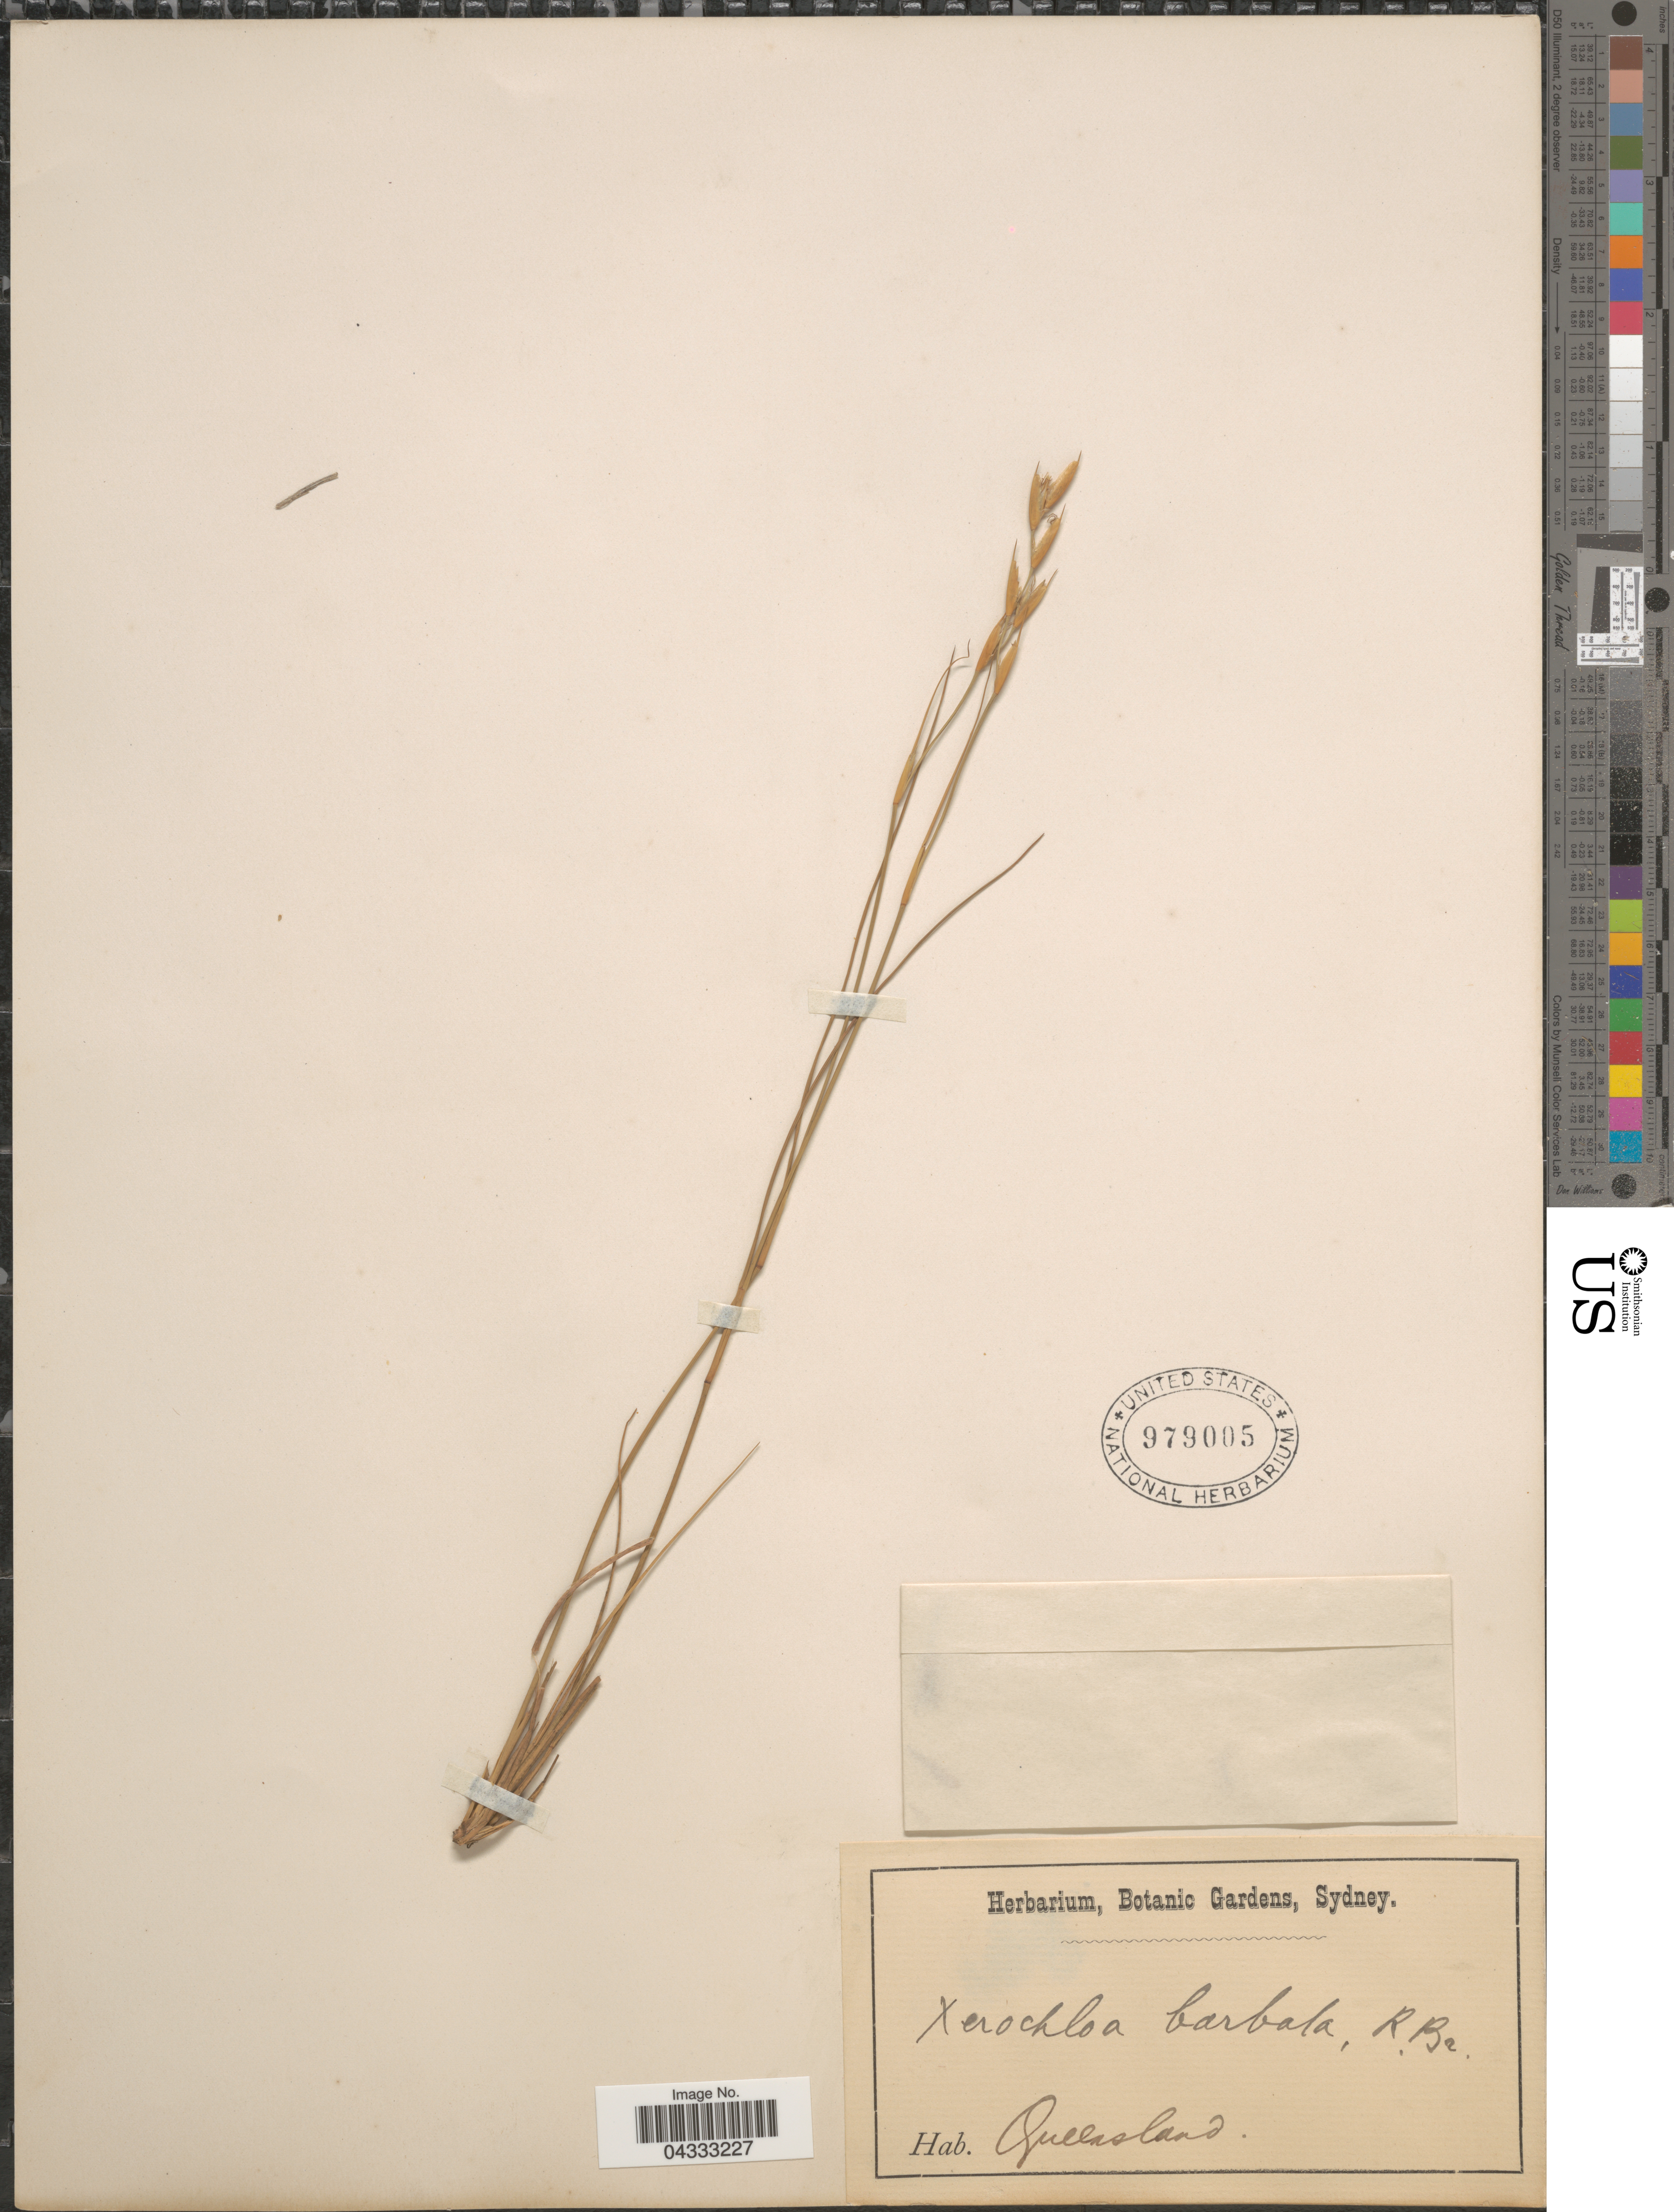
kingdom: Plantae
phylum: Tracheophyta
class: Liliopsida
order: Poales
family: Poaceae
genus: Xerochloa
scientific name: Xerochloa barbata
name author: R. Br.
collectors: ex herb. Botanic Gardens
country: Australia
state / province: Queensland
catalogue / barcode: US 979005